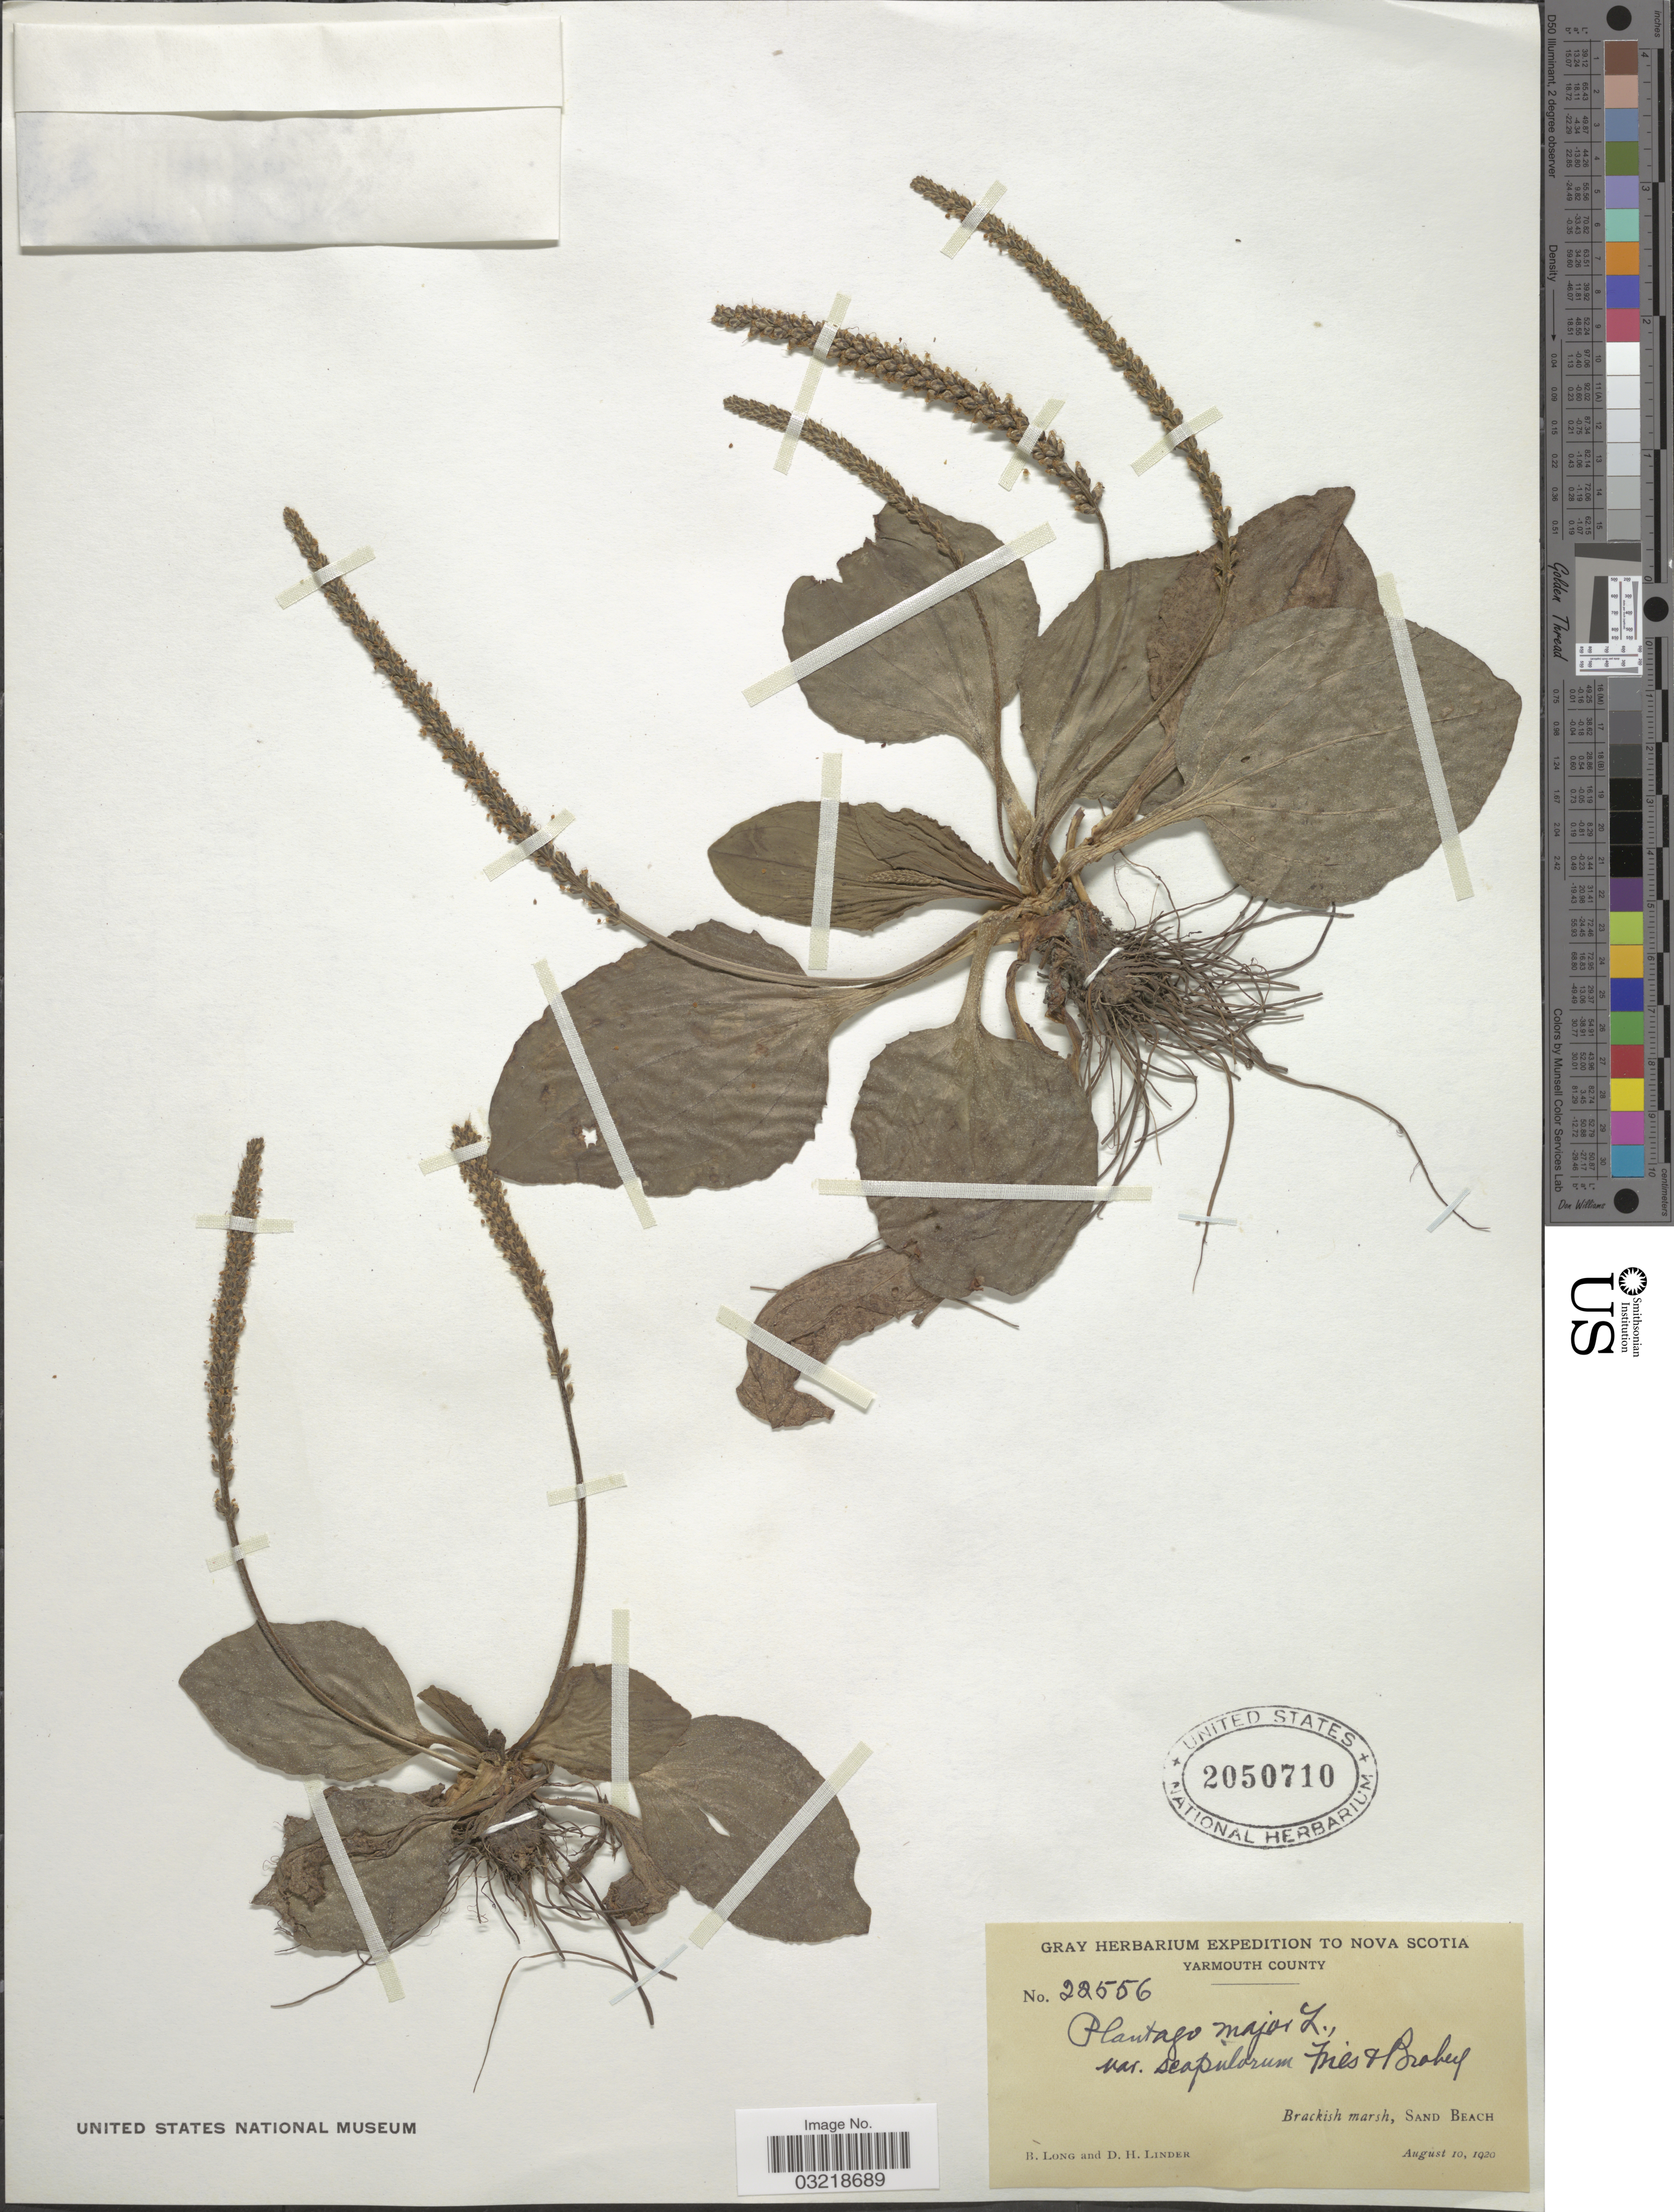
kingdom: Plantae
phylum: Tracheophyta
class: Magnoliopsida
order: Lamiales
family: Plantaginaceae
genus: Plantago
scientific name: Plantago major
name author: L.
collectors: B. Long & D. Linder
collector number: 22556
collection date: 1920-08-10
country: Canada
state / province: Nova Scotia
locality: Yarmouth County. Brackish marsh, Sand Beach.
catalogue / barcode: US 2050710